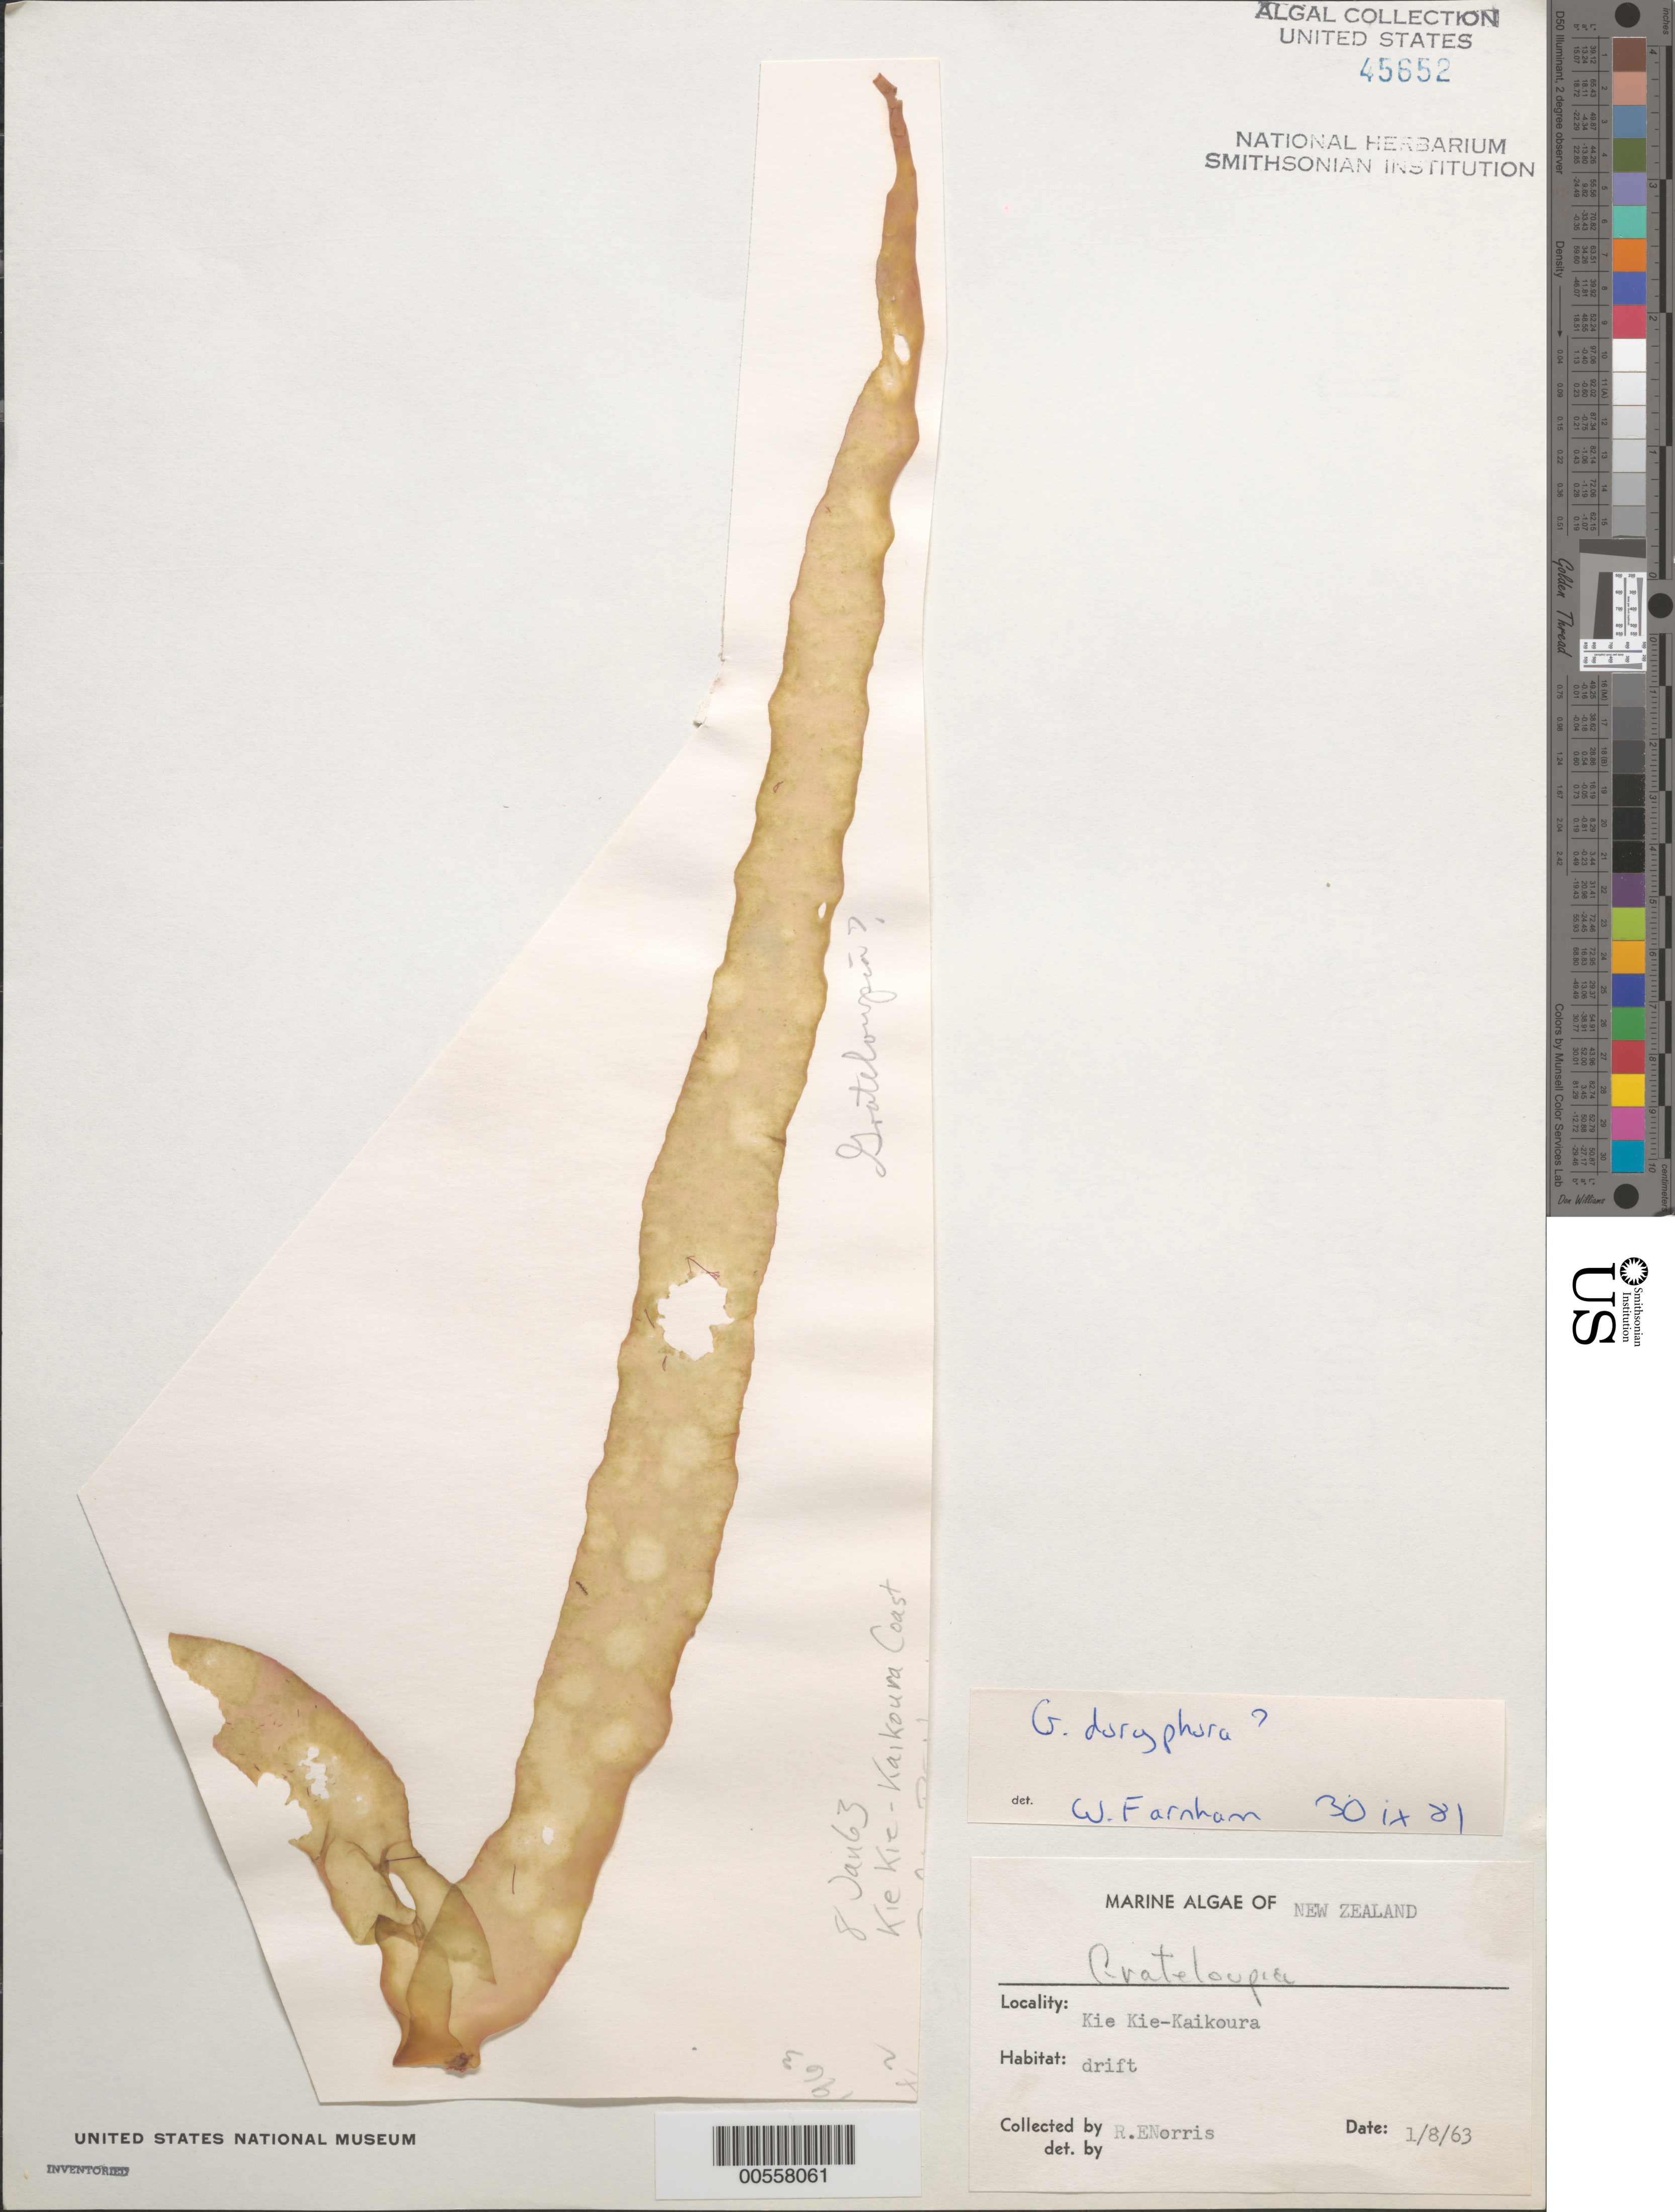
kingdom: Plantae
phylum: Rhodophyta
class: Florideophyceae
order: Halymeniales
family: Halymeniaceae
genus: Grateloupia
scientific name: Grateloupia doryphora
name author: (Mont.) Howe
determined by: Farnham, W. F.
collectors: R. E. Norris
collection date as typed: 08 Jan 1963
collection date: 1963-01-08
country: New Zealand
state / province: Canterbury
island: South Island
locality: Kie Kie-Kaikoura Coast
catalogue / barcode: US 45652